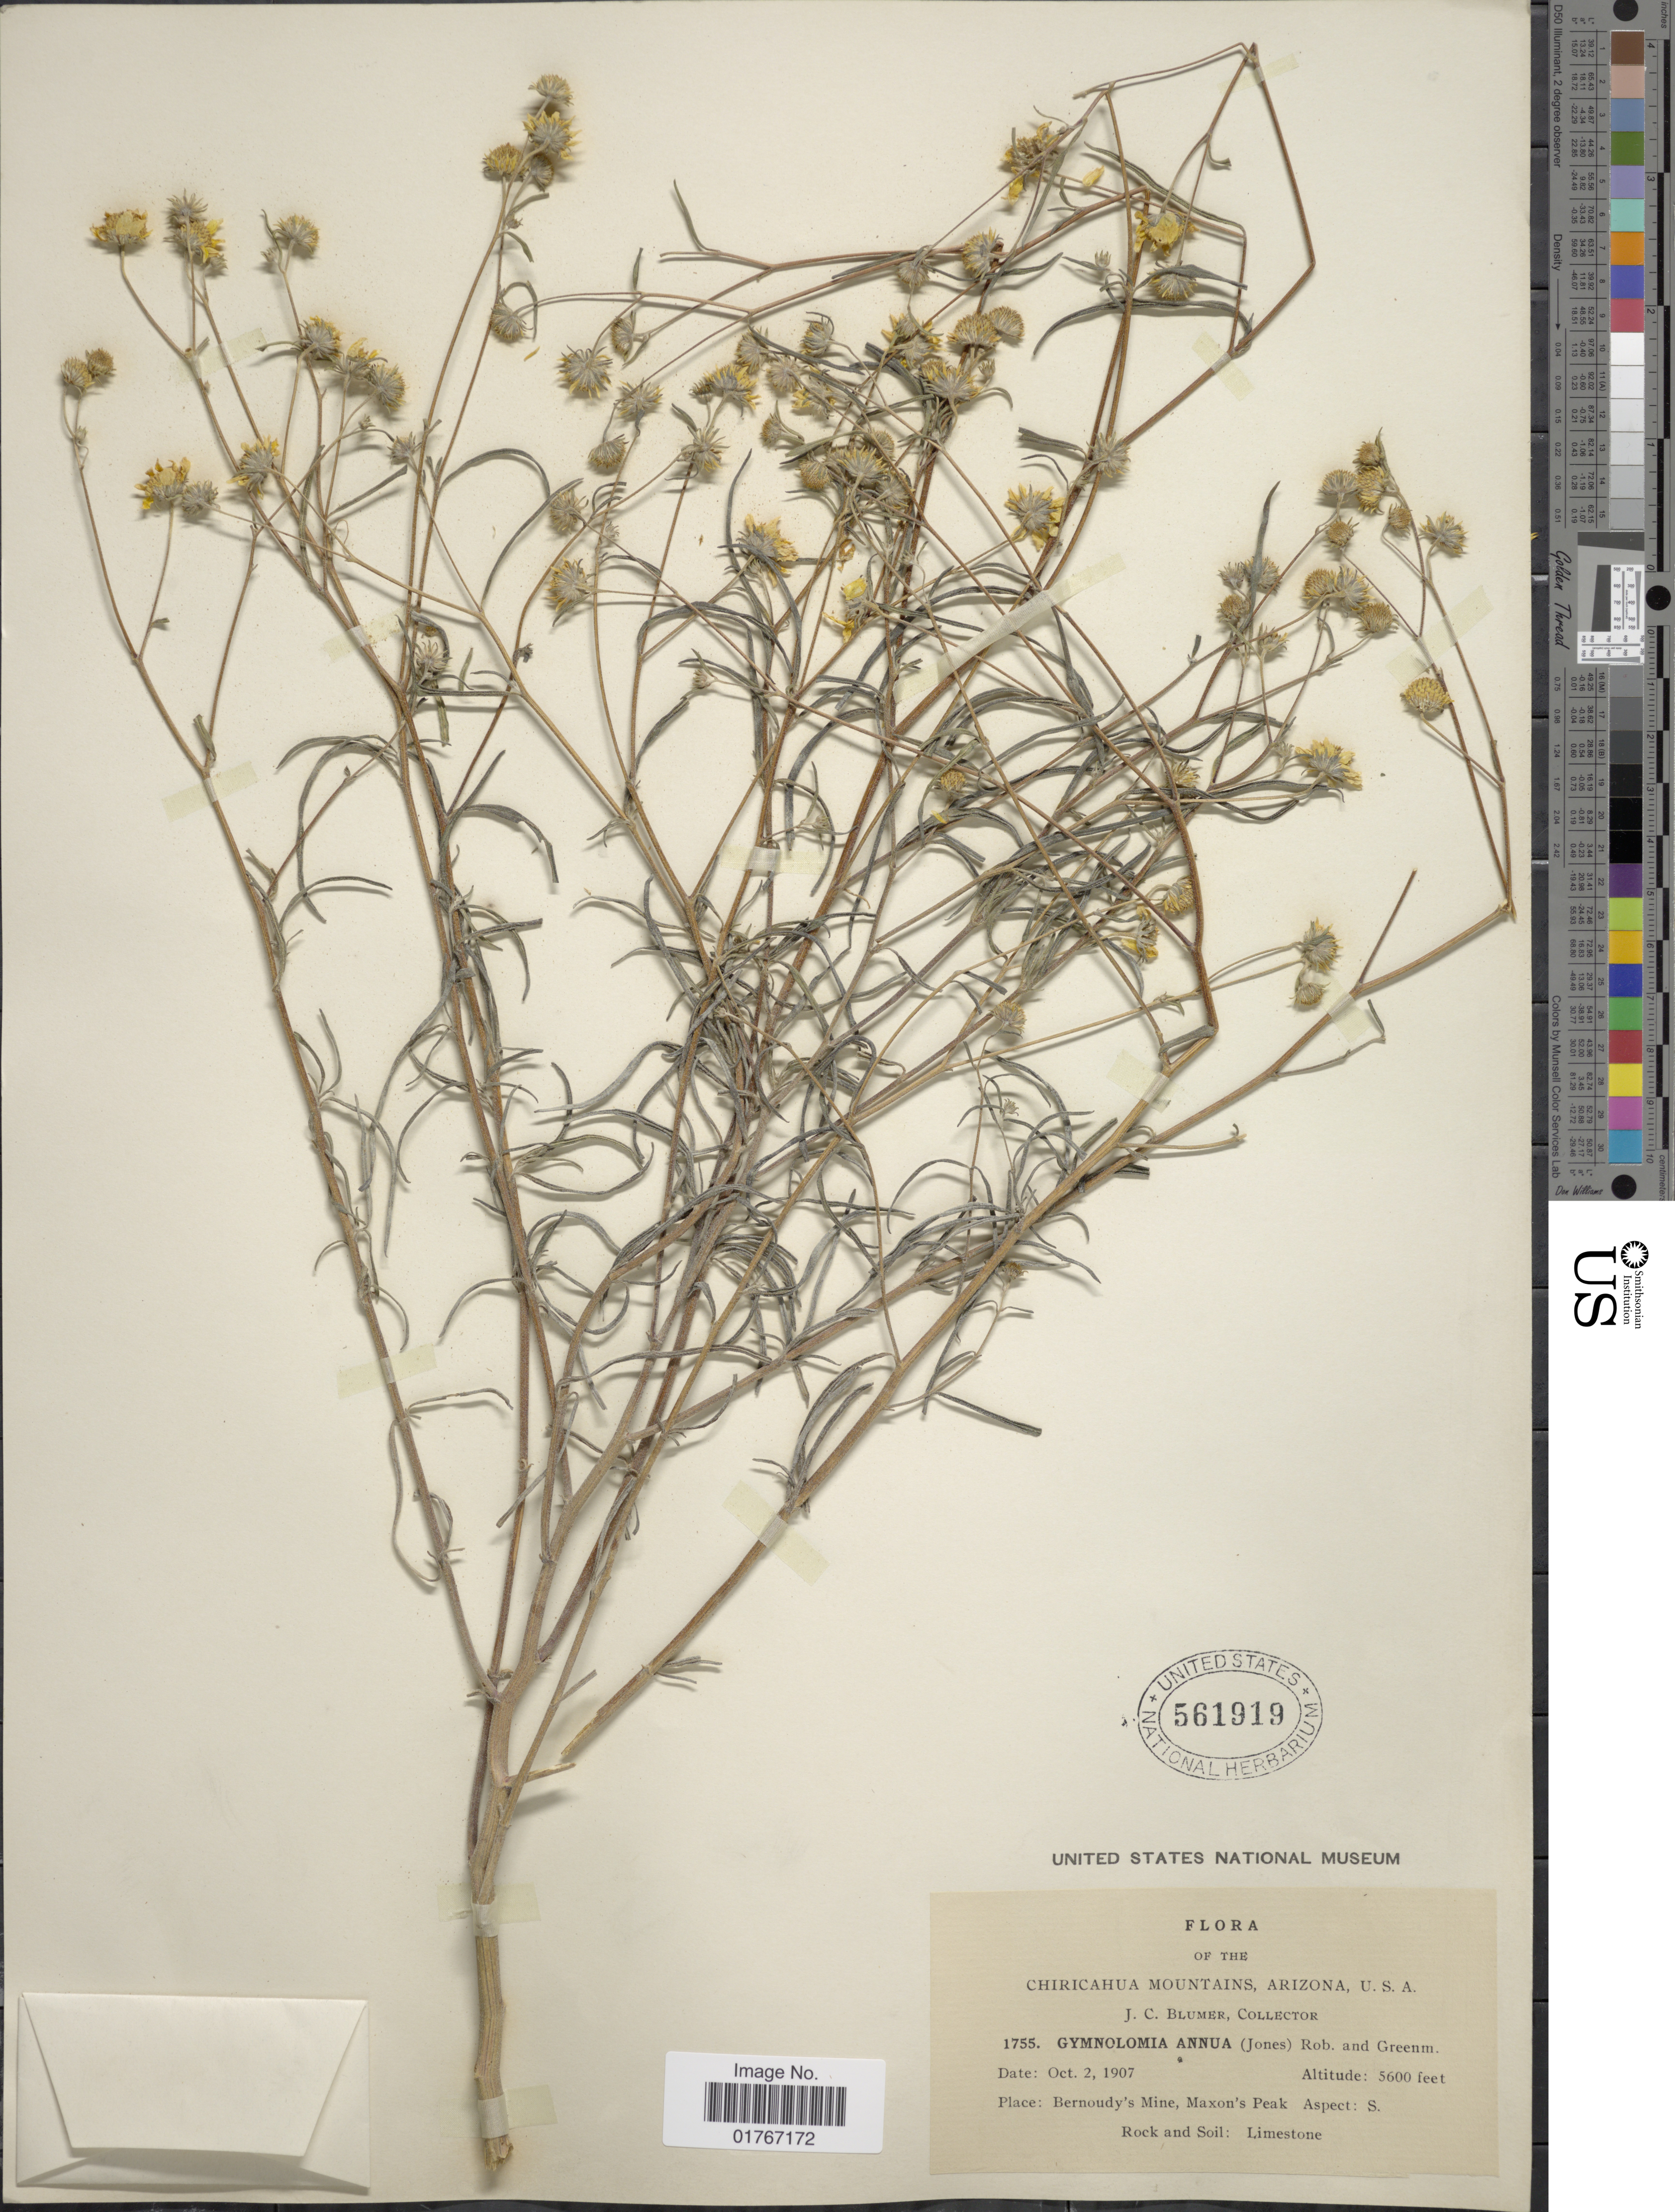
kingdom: Plantae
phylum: Tracheophyta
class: Magnoliopsida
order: Asterales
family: Asteraceae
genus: Heliomeris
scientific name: Heliomeris annua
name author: (M.E. Jones) Cockerell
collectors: J. C. Blumer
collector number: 1755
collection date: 1907-10-02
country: United States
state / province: Arizona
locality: Chiricahua Mountains, Bernoudy's Mine, Maxon's Peak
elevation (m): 1707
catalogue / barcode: US 561919